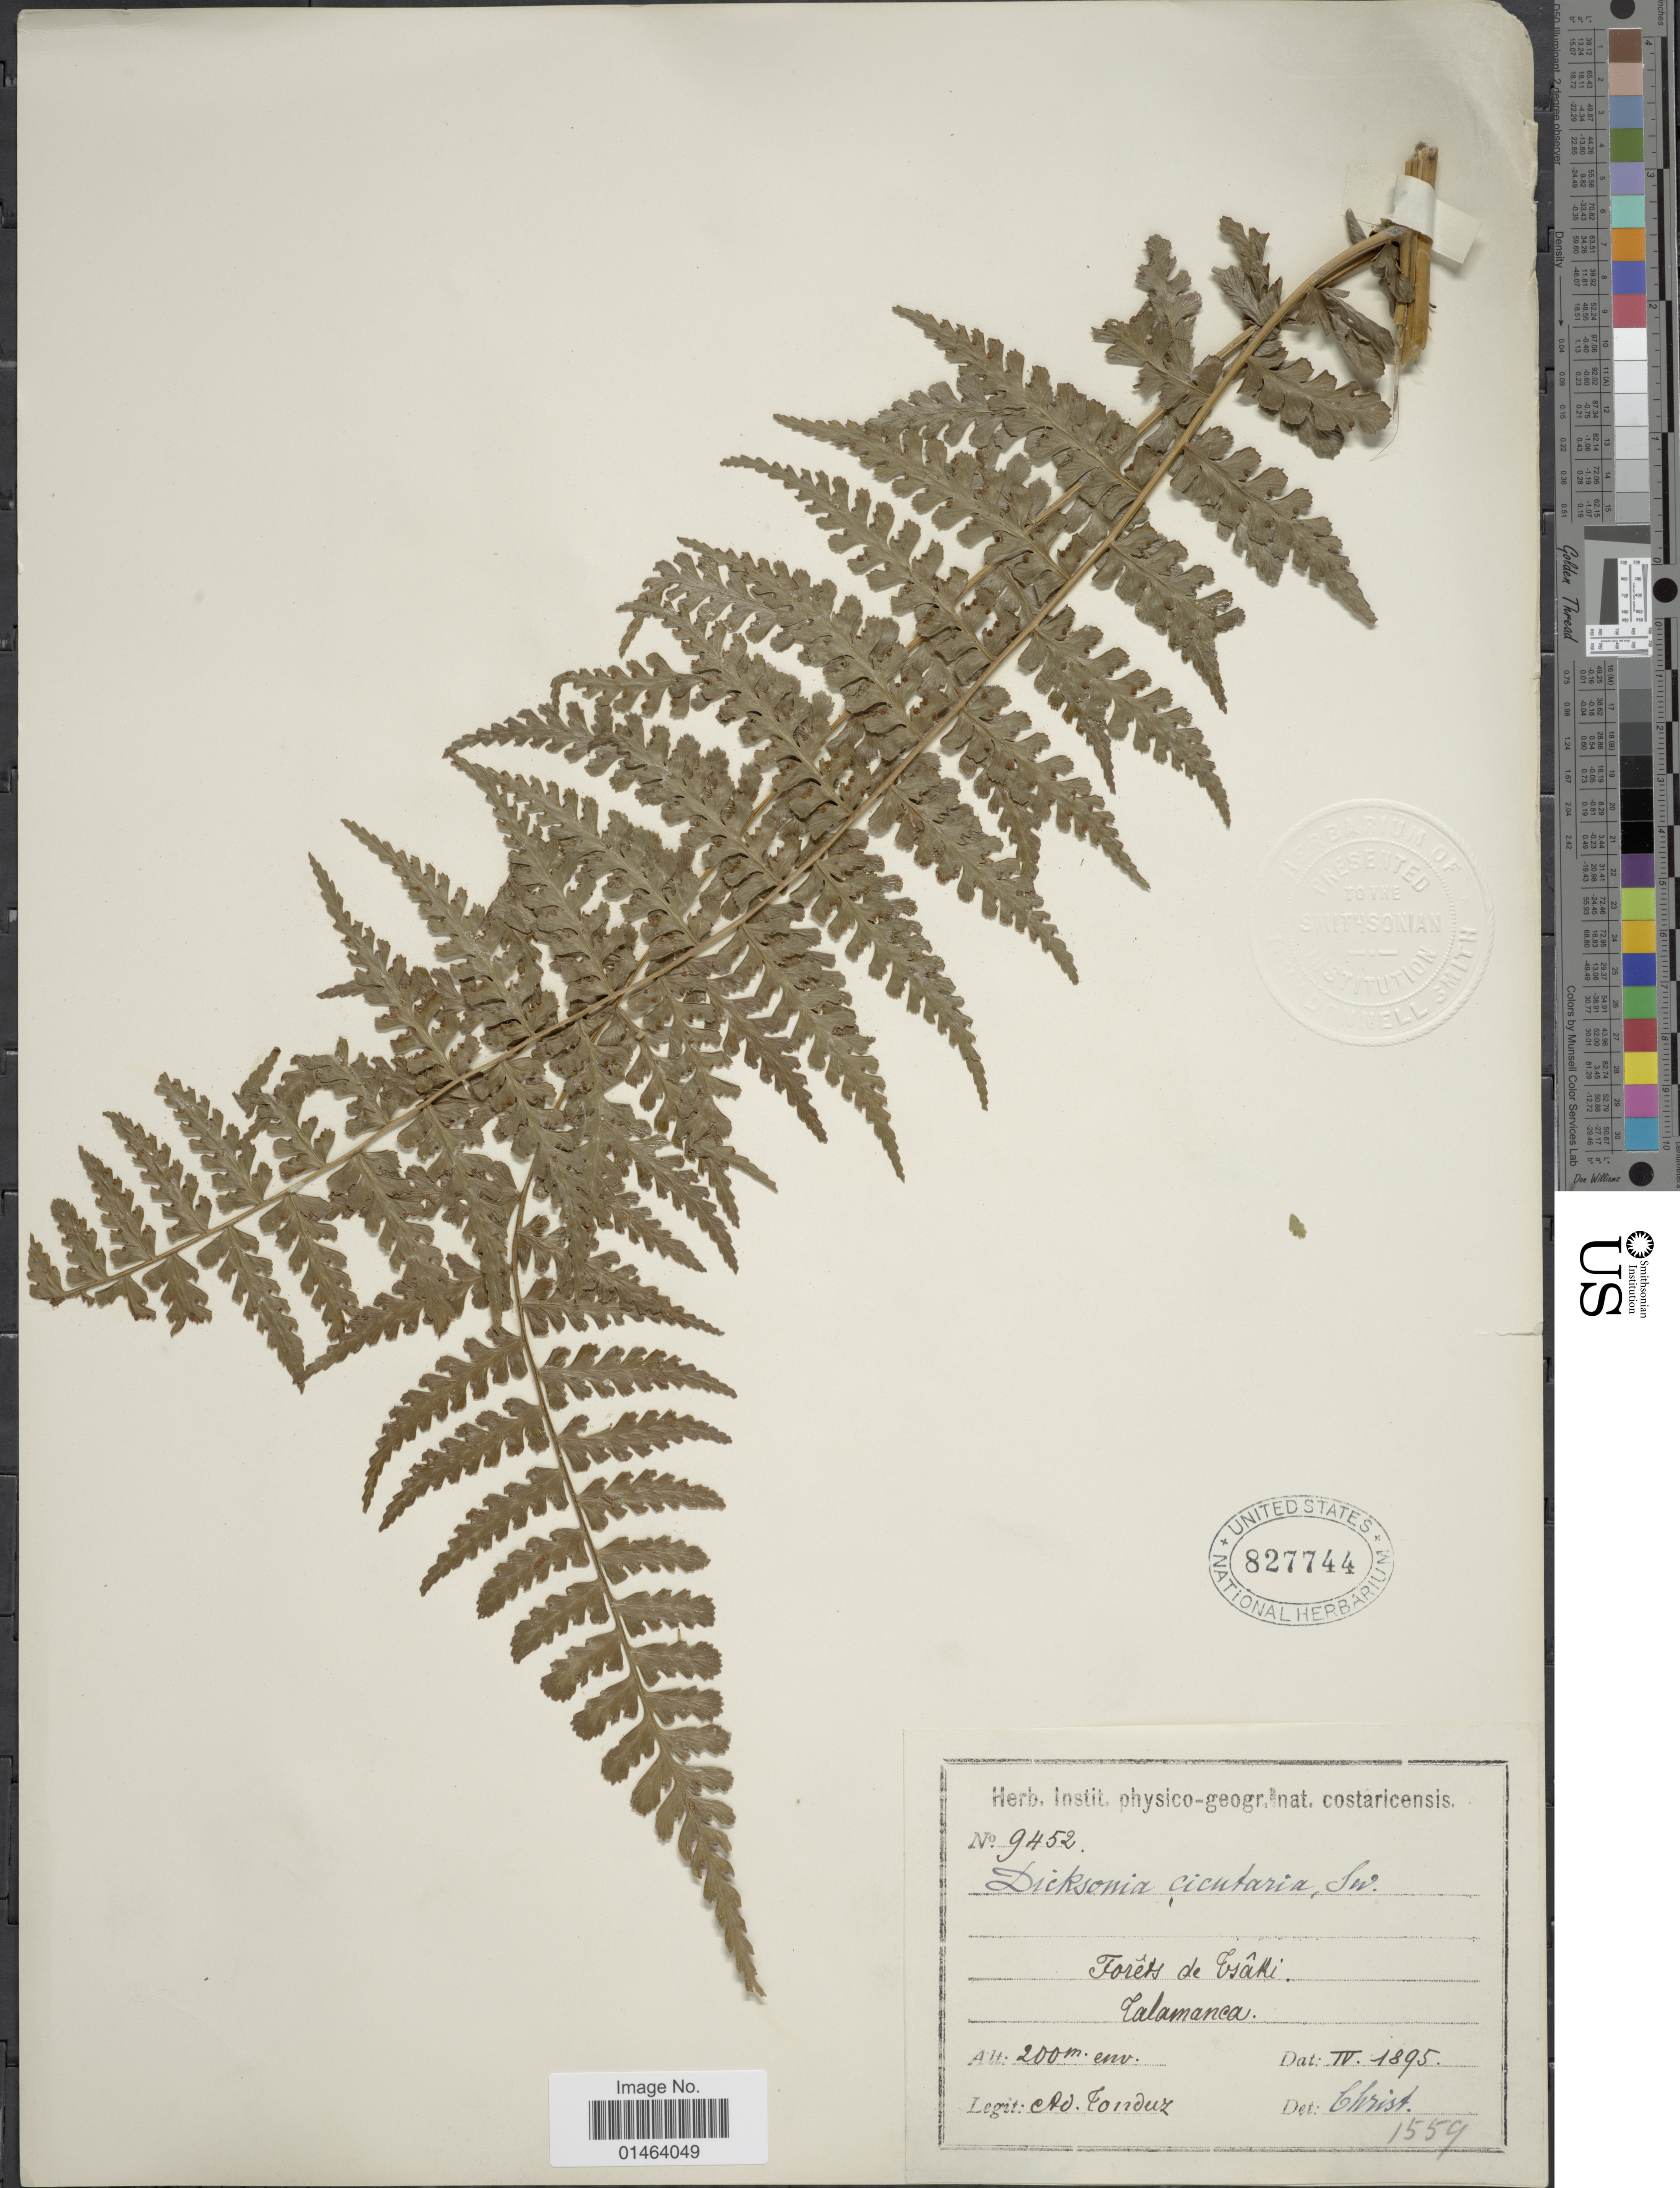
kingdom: Plantae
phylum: Tracheophyta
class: Polypodiopsida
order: Polypodiales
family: Dennstaedtiaceae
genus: Dennstaedtia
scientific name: Dennstaedtia dissecta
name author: (Sw.) T. Moore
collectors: A. Tonduz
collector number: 9452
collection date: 1895-04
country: Costa Rica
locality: Forest de Tsaki, Talamanca.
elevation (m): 200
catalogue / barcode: US 827744